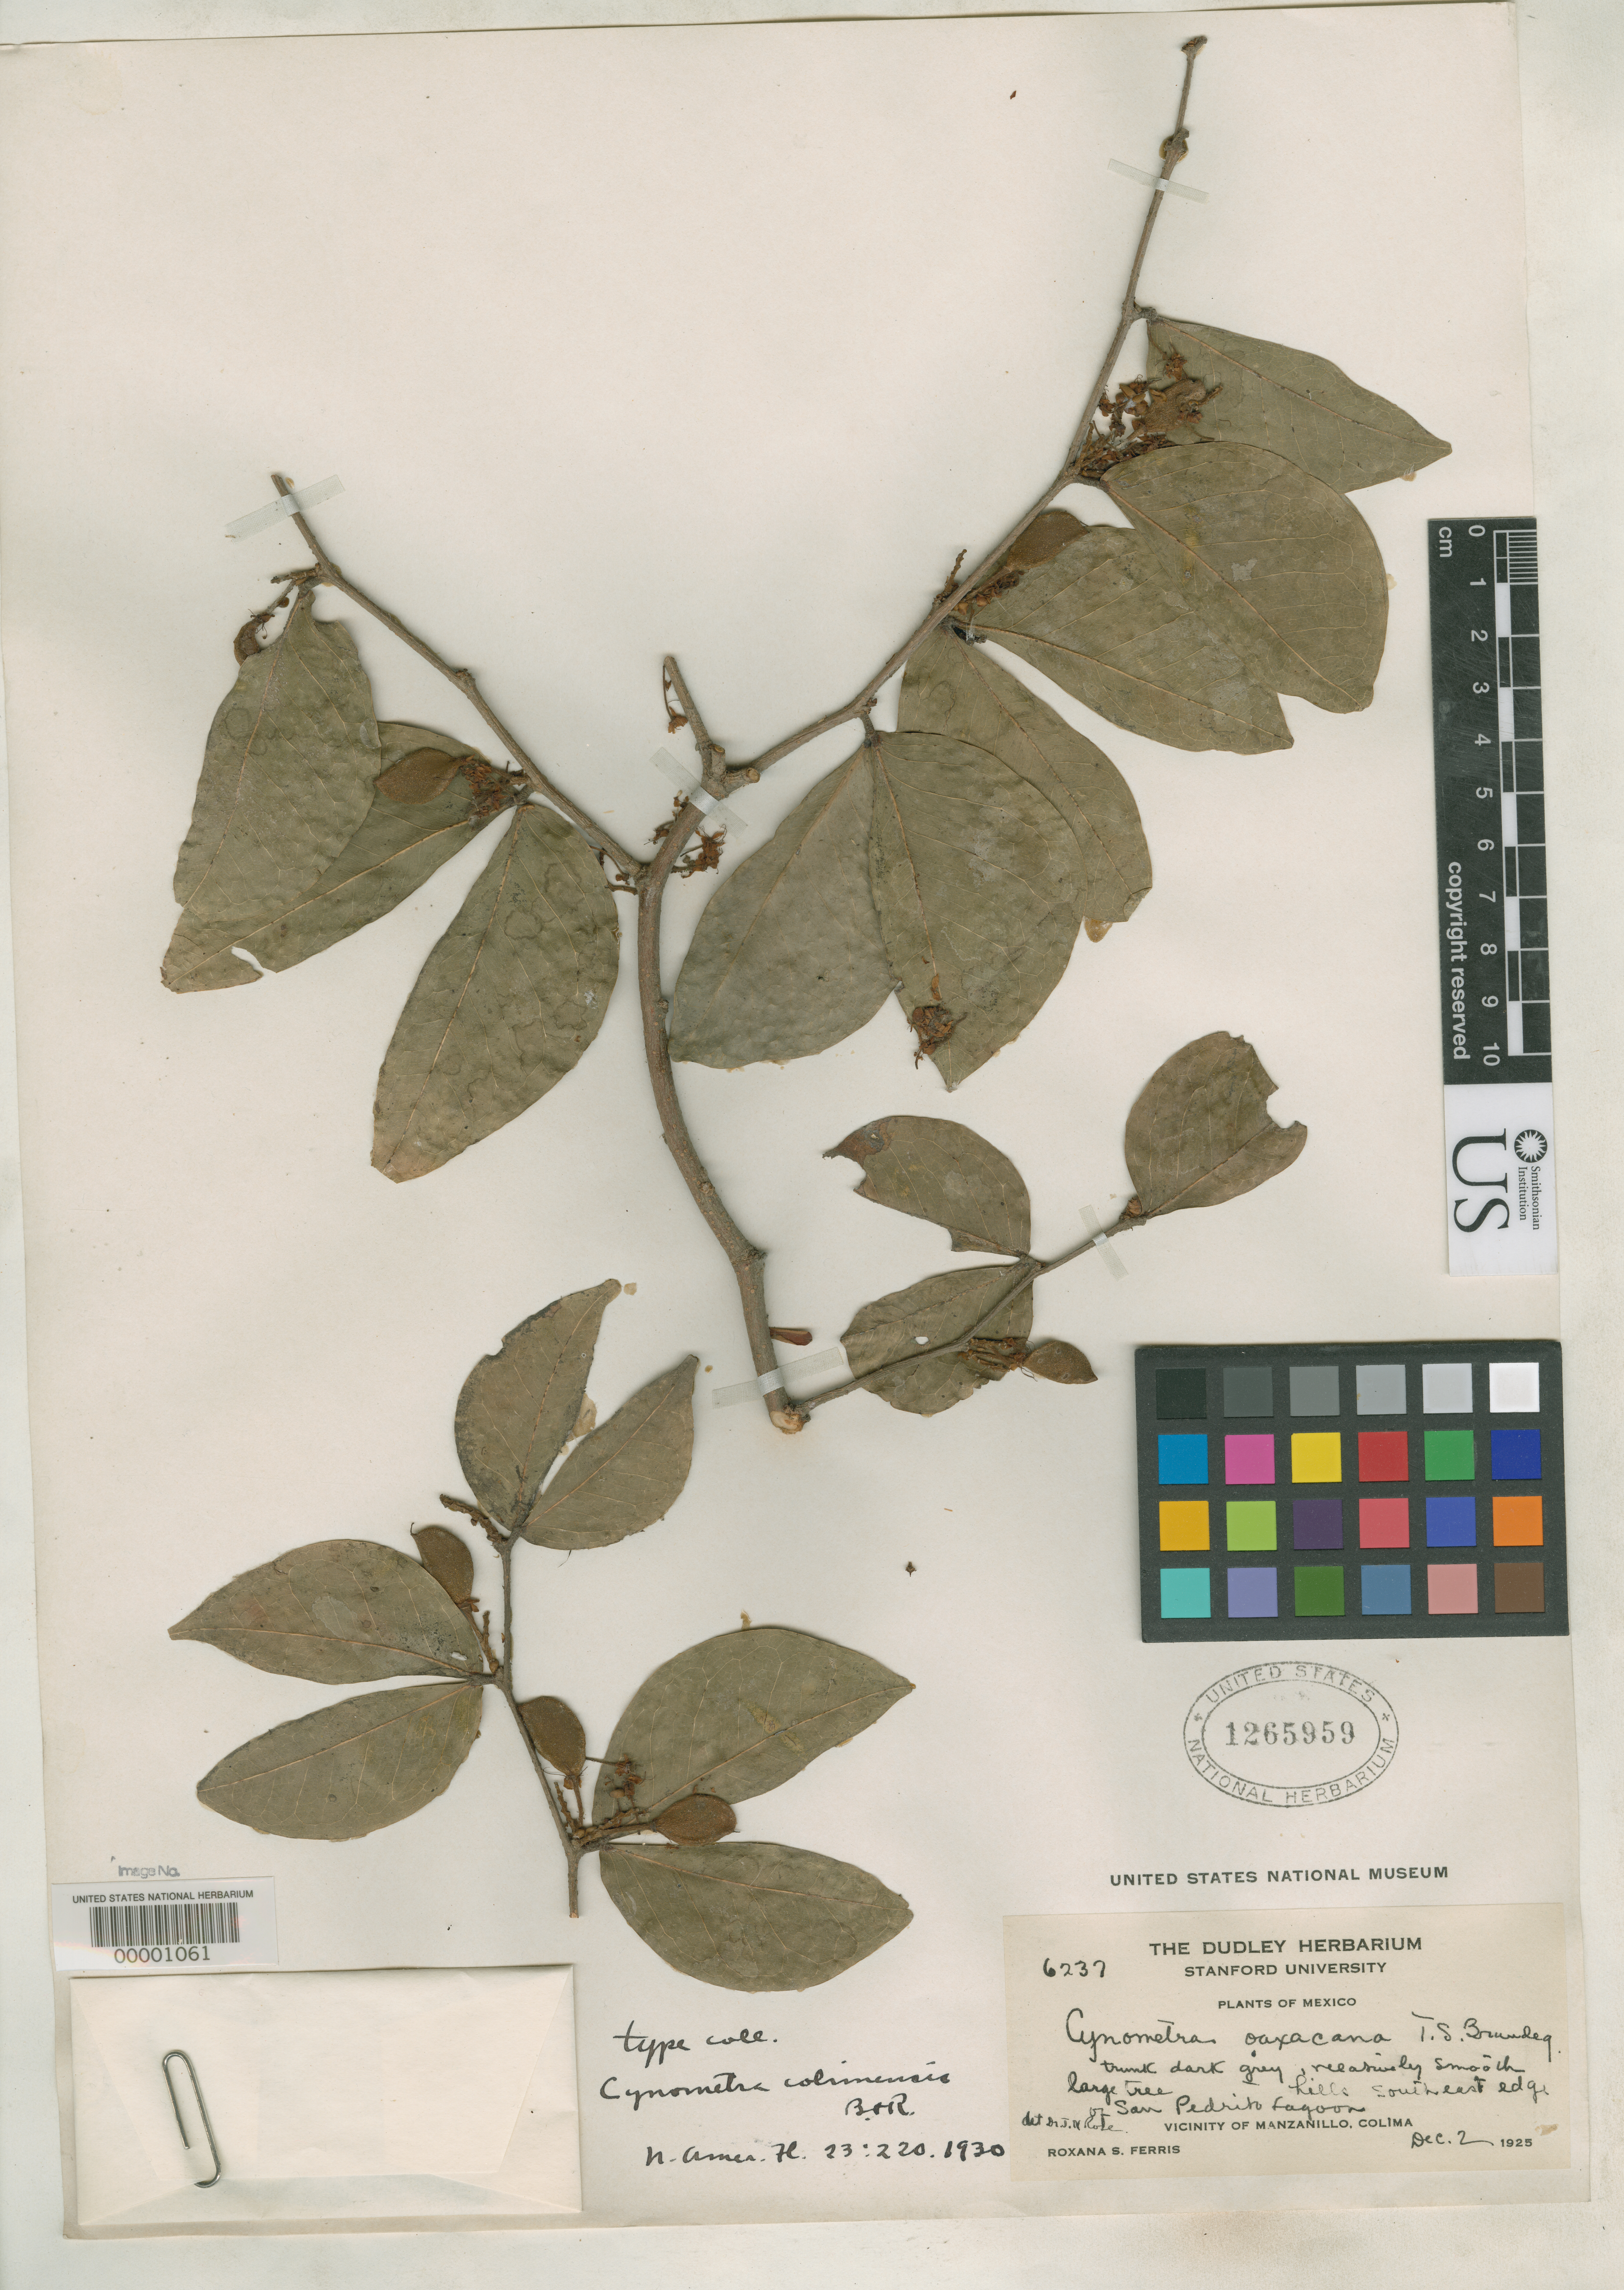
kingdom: Plantae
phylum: Tracheophyta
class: Magnoliopsida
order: Fabales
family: Fabaceae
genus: Cynometra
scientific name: Cynometra colimensis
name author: Britton & Rose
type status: Isotype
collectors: R. S. Ferris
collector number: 6237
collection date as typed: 02 Dec 1925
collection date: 1925-12-02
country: Mexico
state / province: Colima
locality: Vicinity of Manzanillo, San Pedrito lagoon.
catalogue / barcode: US 1265959